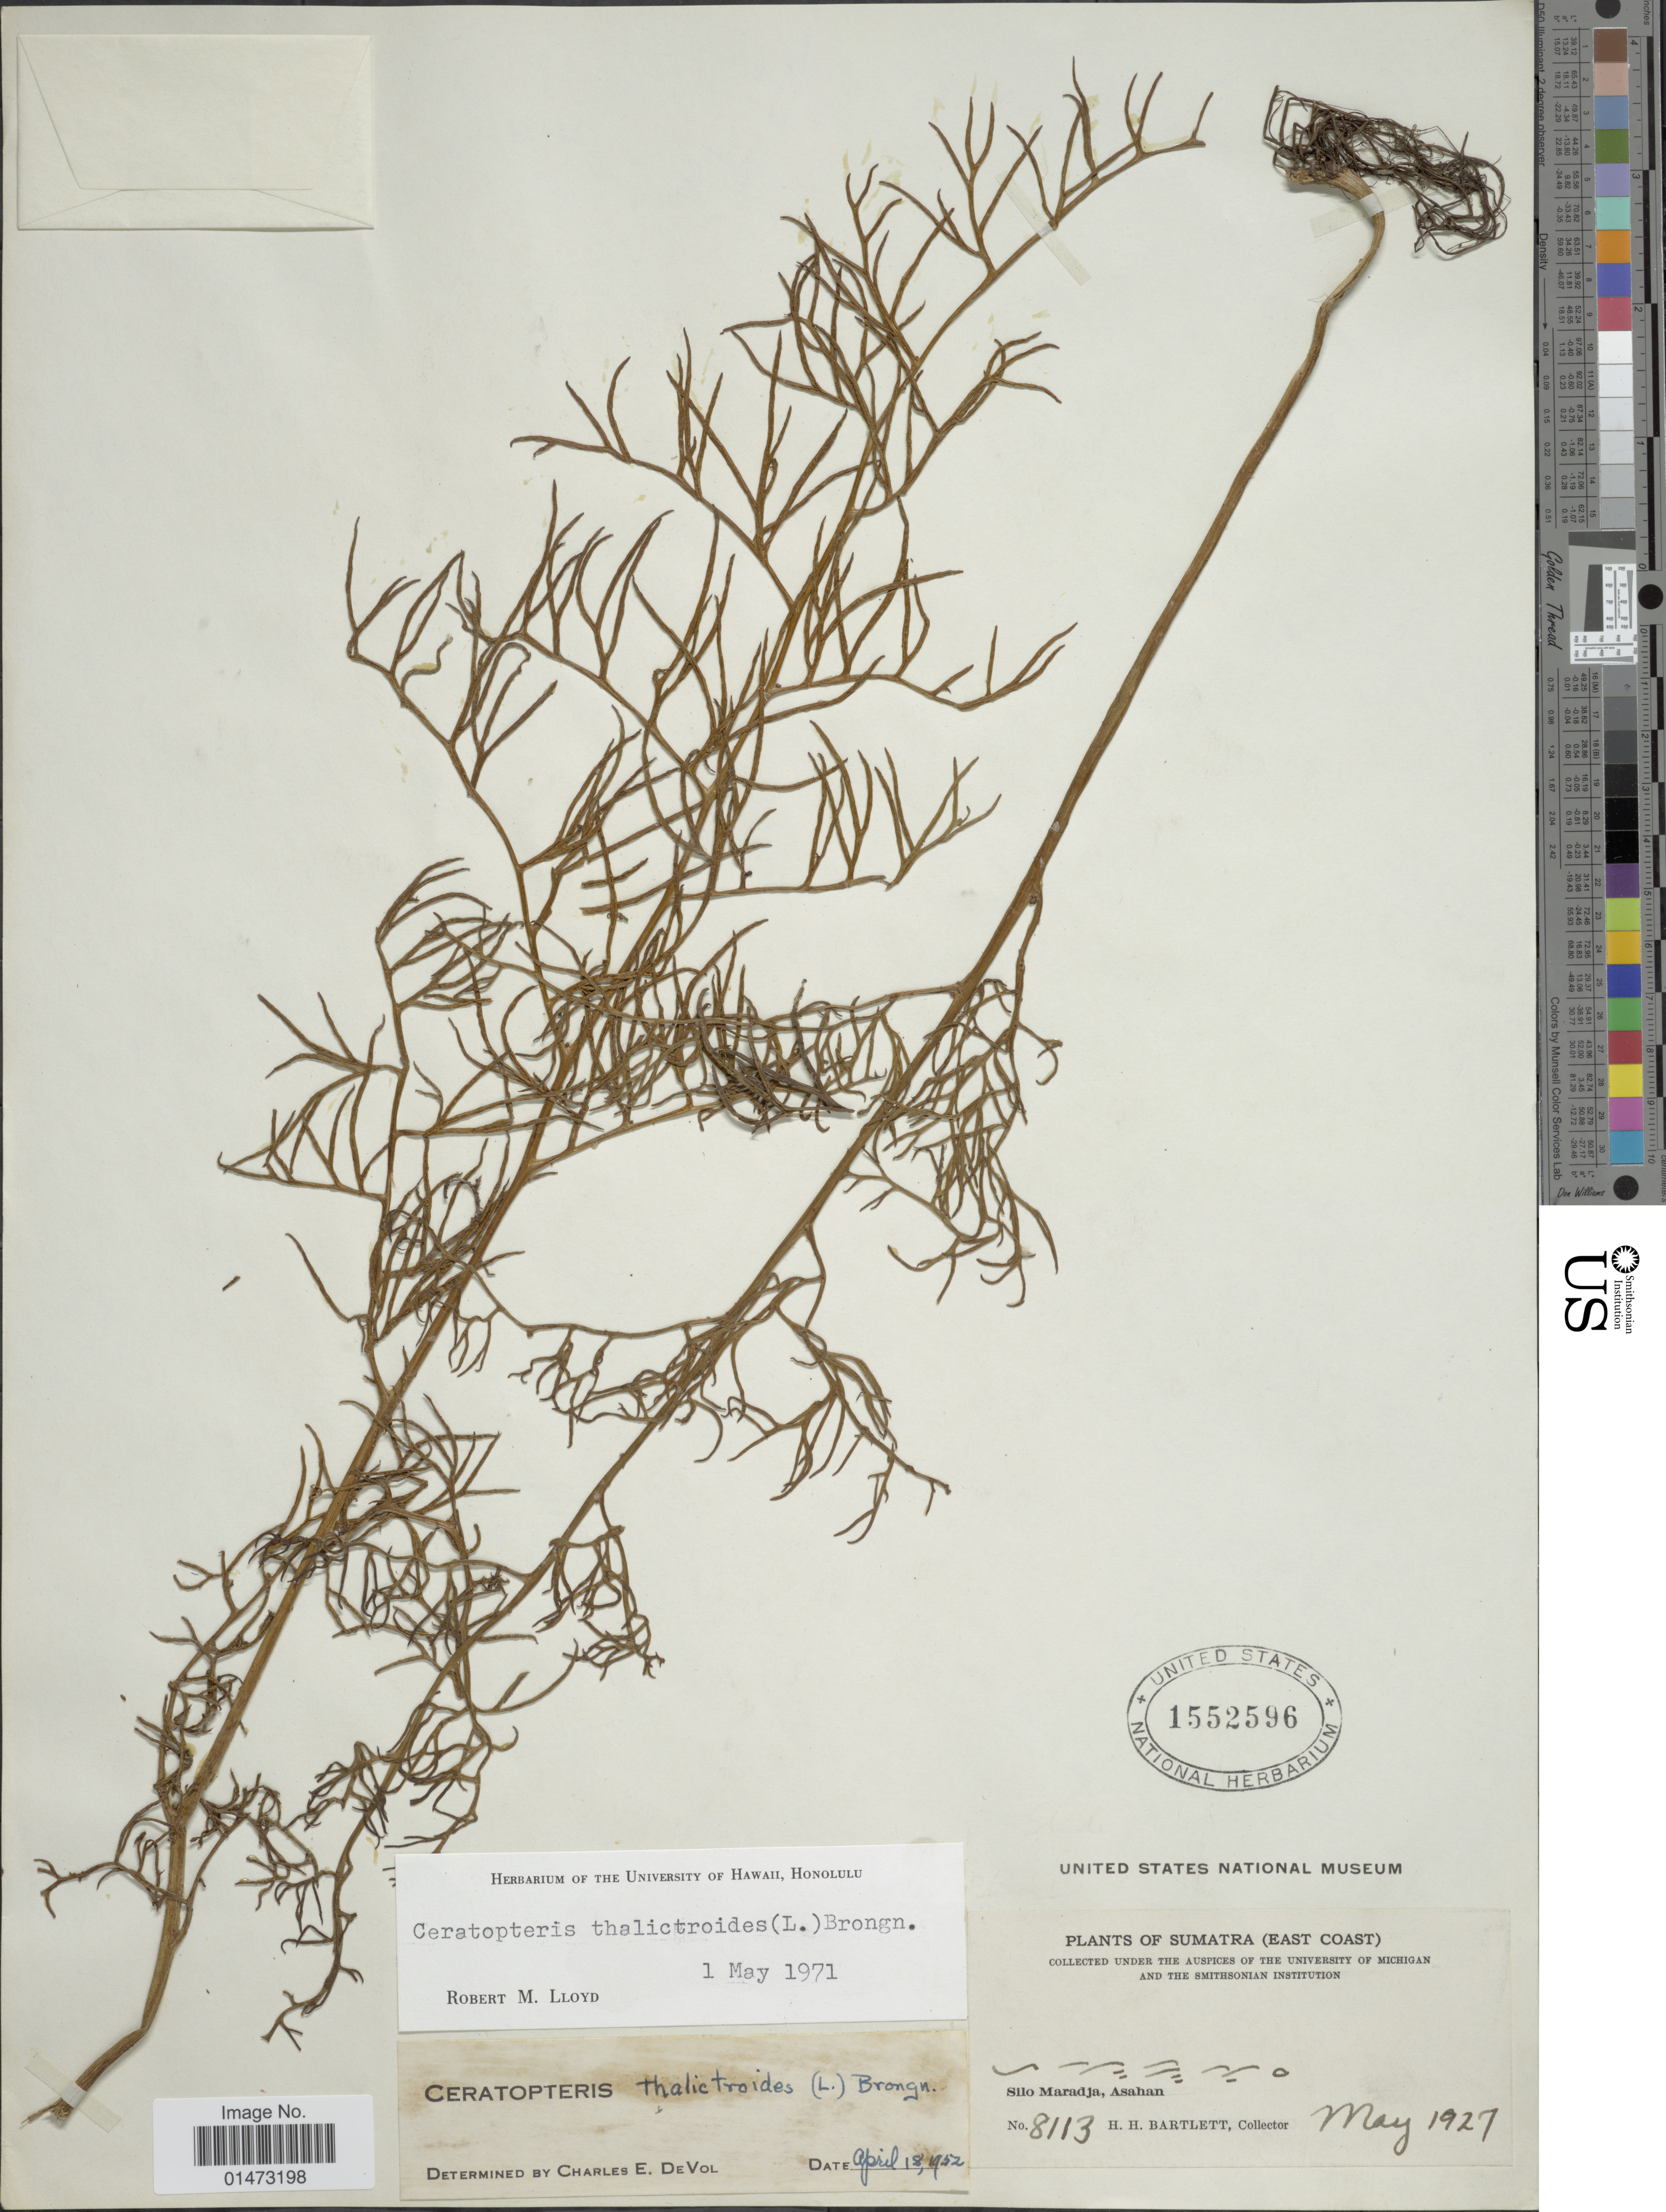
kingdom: Plantae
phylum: Tracheophyta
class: Polypodiopsida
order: Polypodiales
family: Pteridaceae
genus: Ceratopteris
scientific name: Ceratopteris thalictroides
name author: (L.) Brongn.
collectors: H. H. Bartlett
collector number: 8113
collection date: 1927-05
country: Indonesia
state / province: Sumatra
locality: East Coast. Silo Maradja, Asahan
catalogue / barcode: US 1552596